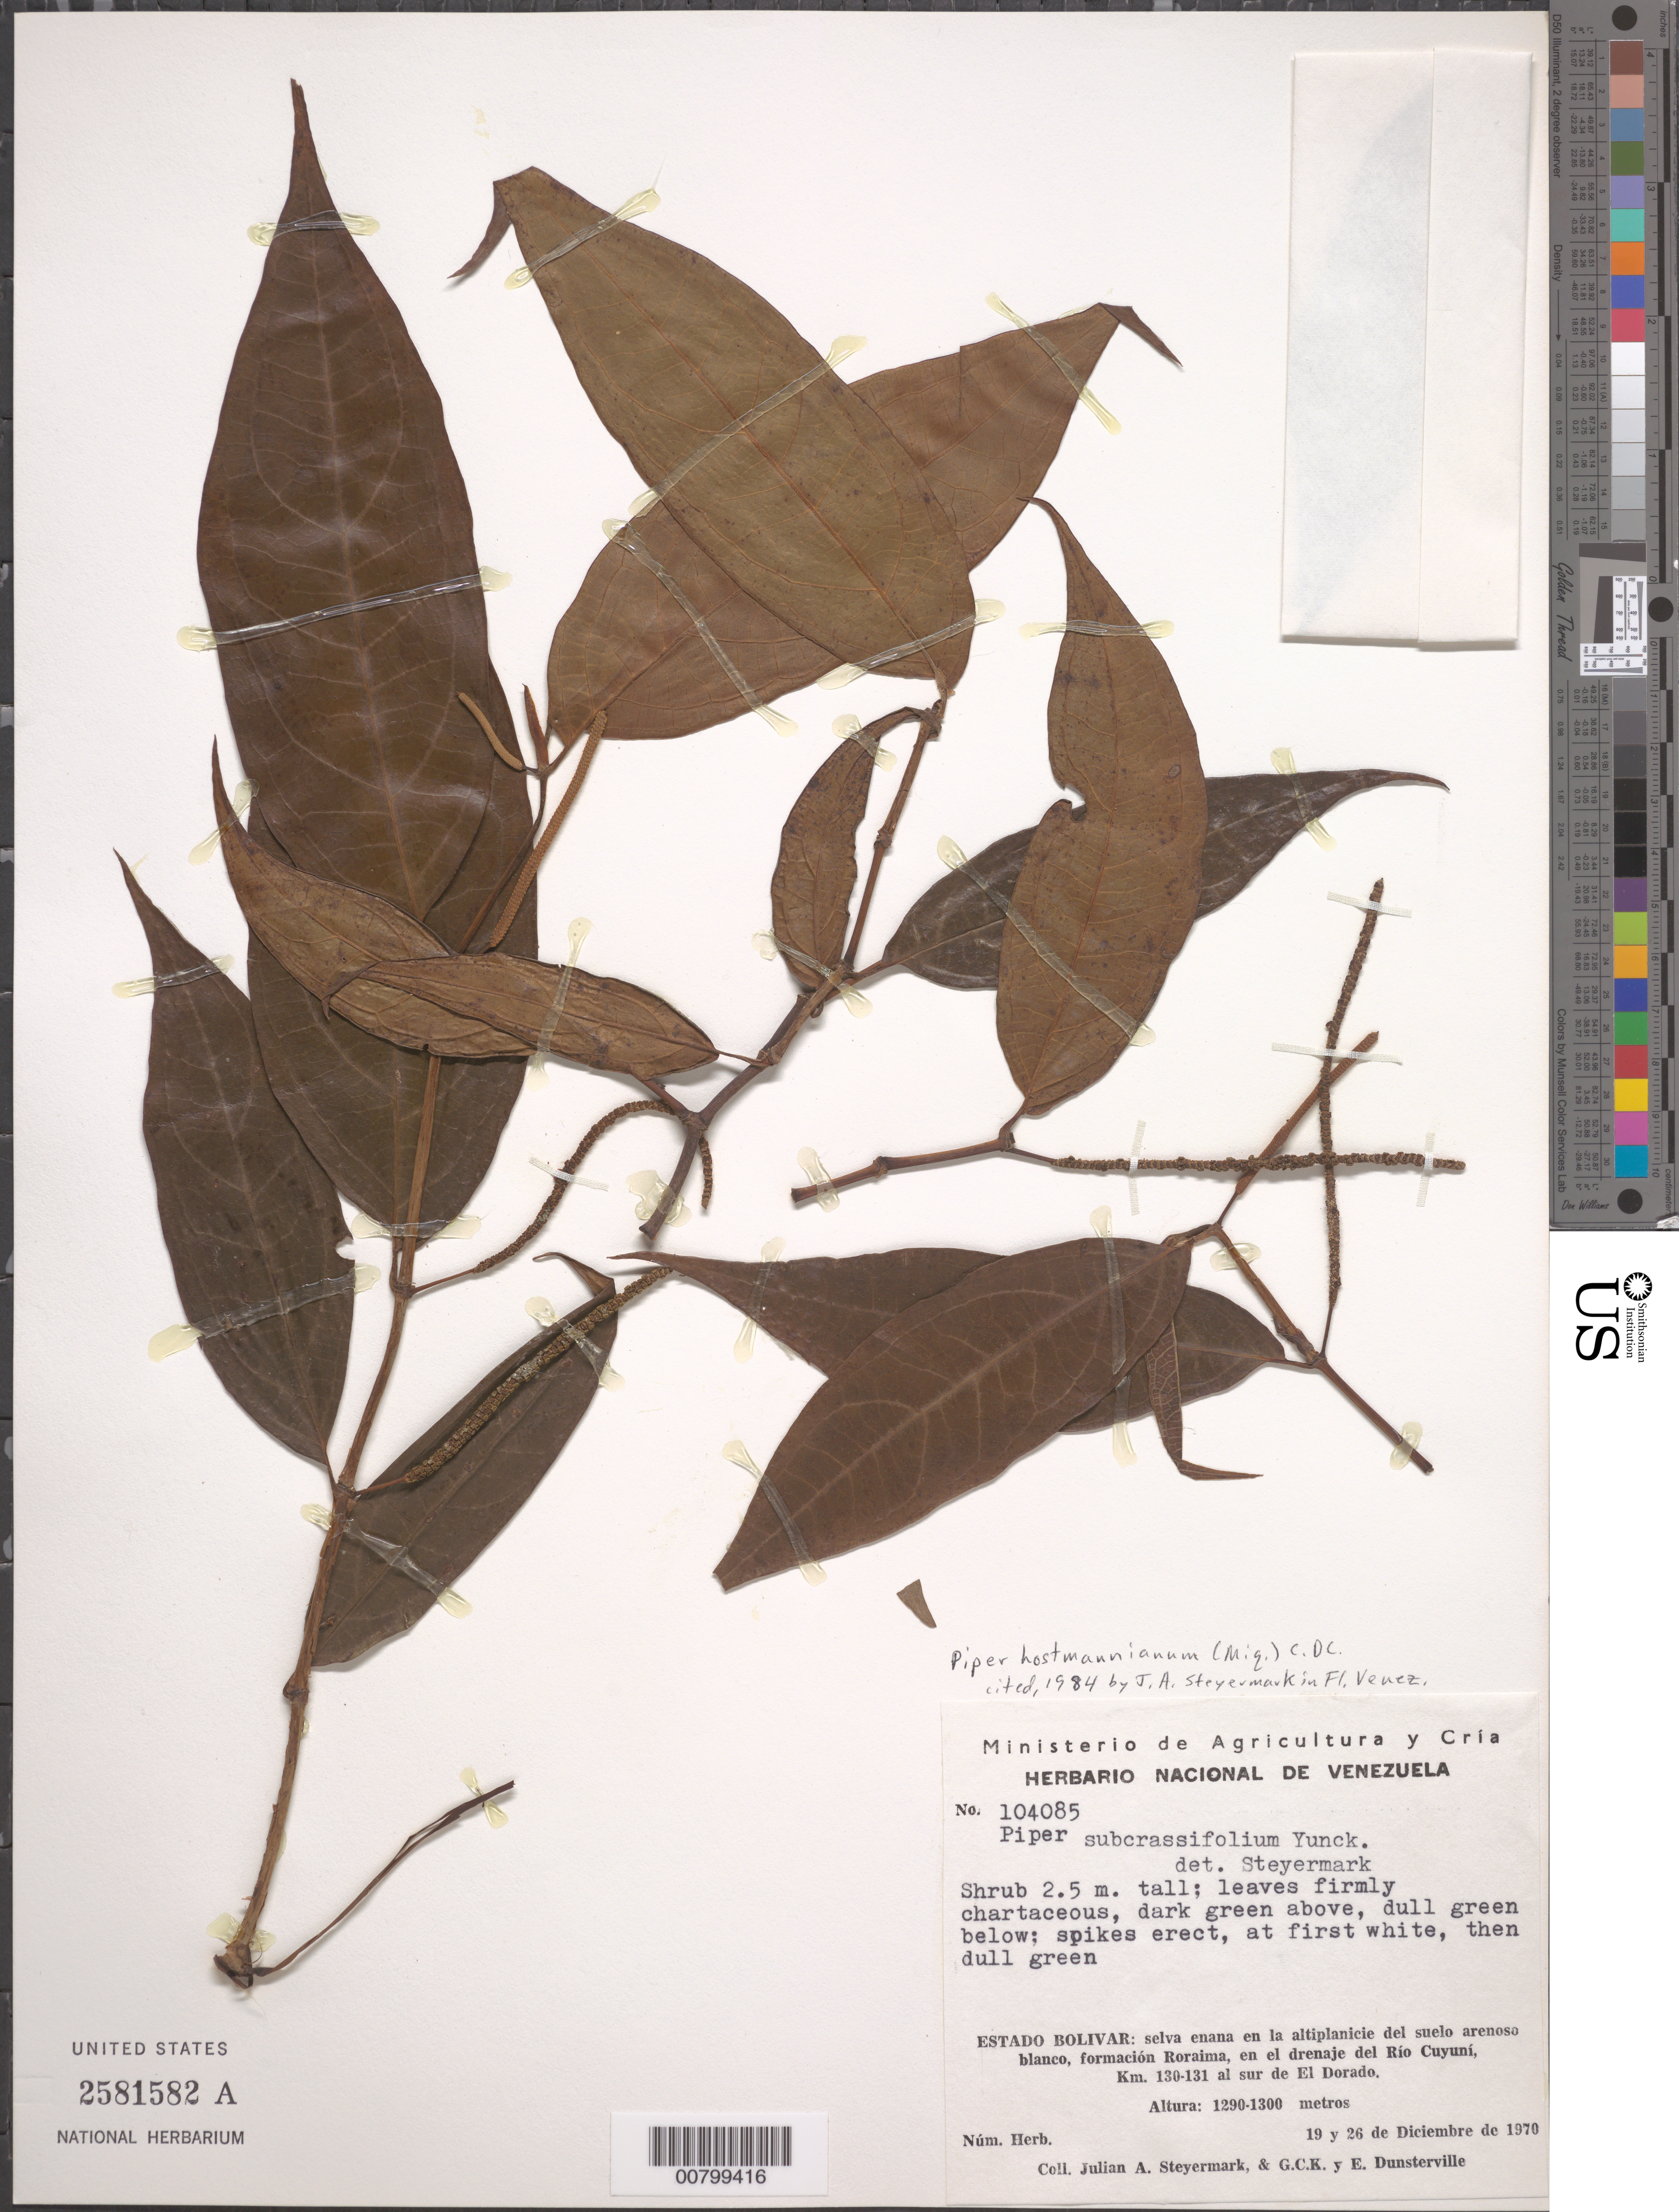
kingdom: Plantae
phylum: Tracheophyta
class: Magnoliopsida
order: Piperales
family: Piperaceae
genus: Piper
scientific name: Piper hostmannianum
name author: (Miq.) C. DC.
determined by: Steyermark, Julian A., (VEN)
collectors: J. Steyermark, G. C. K. Dunsterville & E. Dunsterville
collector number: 104085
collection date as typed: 19-Dec-70 to 26-Dec-70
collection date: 1970-12-19/1970-12-26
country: Venezuela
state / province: Bolívar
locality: Roraima, Río Cuyuní drainage, 130-131 km S of El Dorado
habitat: Selva enana en la altiplanicie del suelo arenosa blanco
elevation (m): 1290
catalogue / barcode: US 2581582A